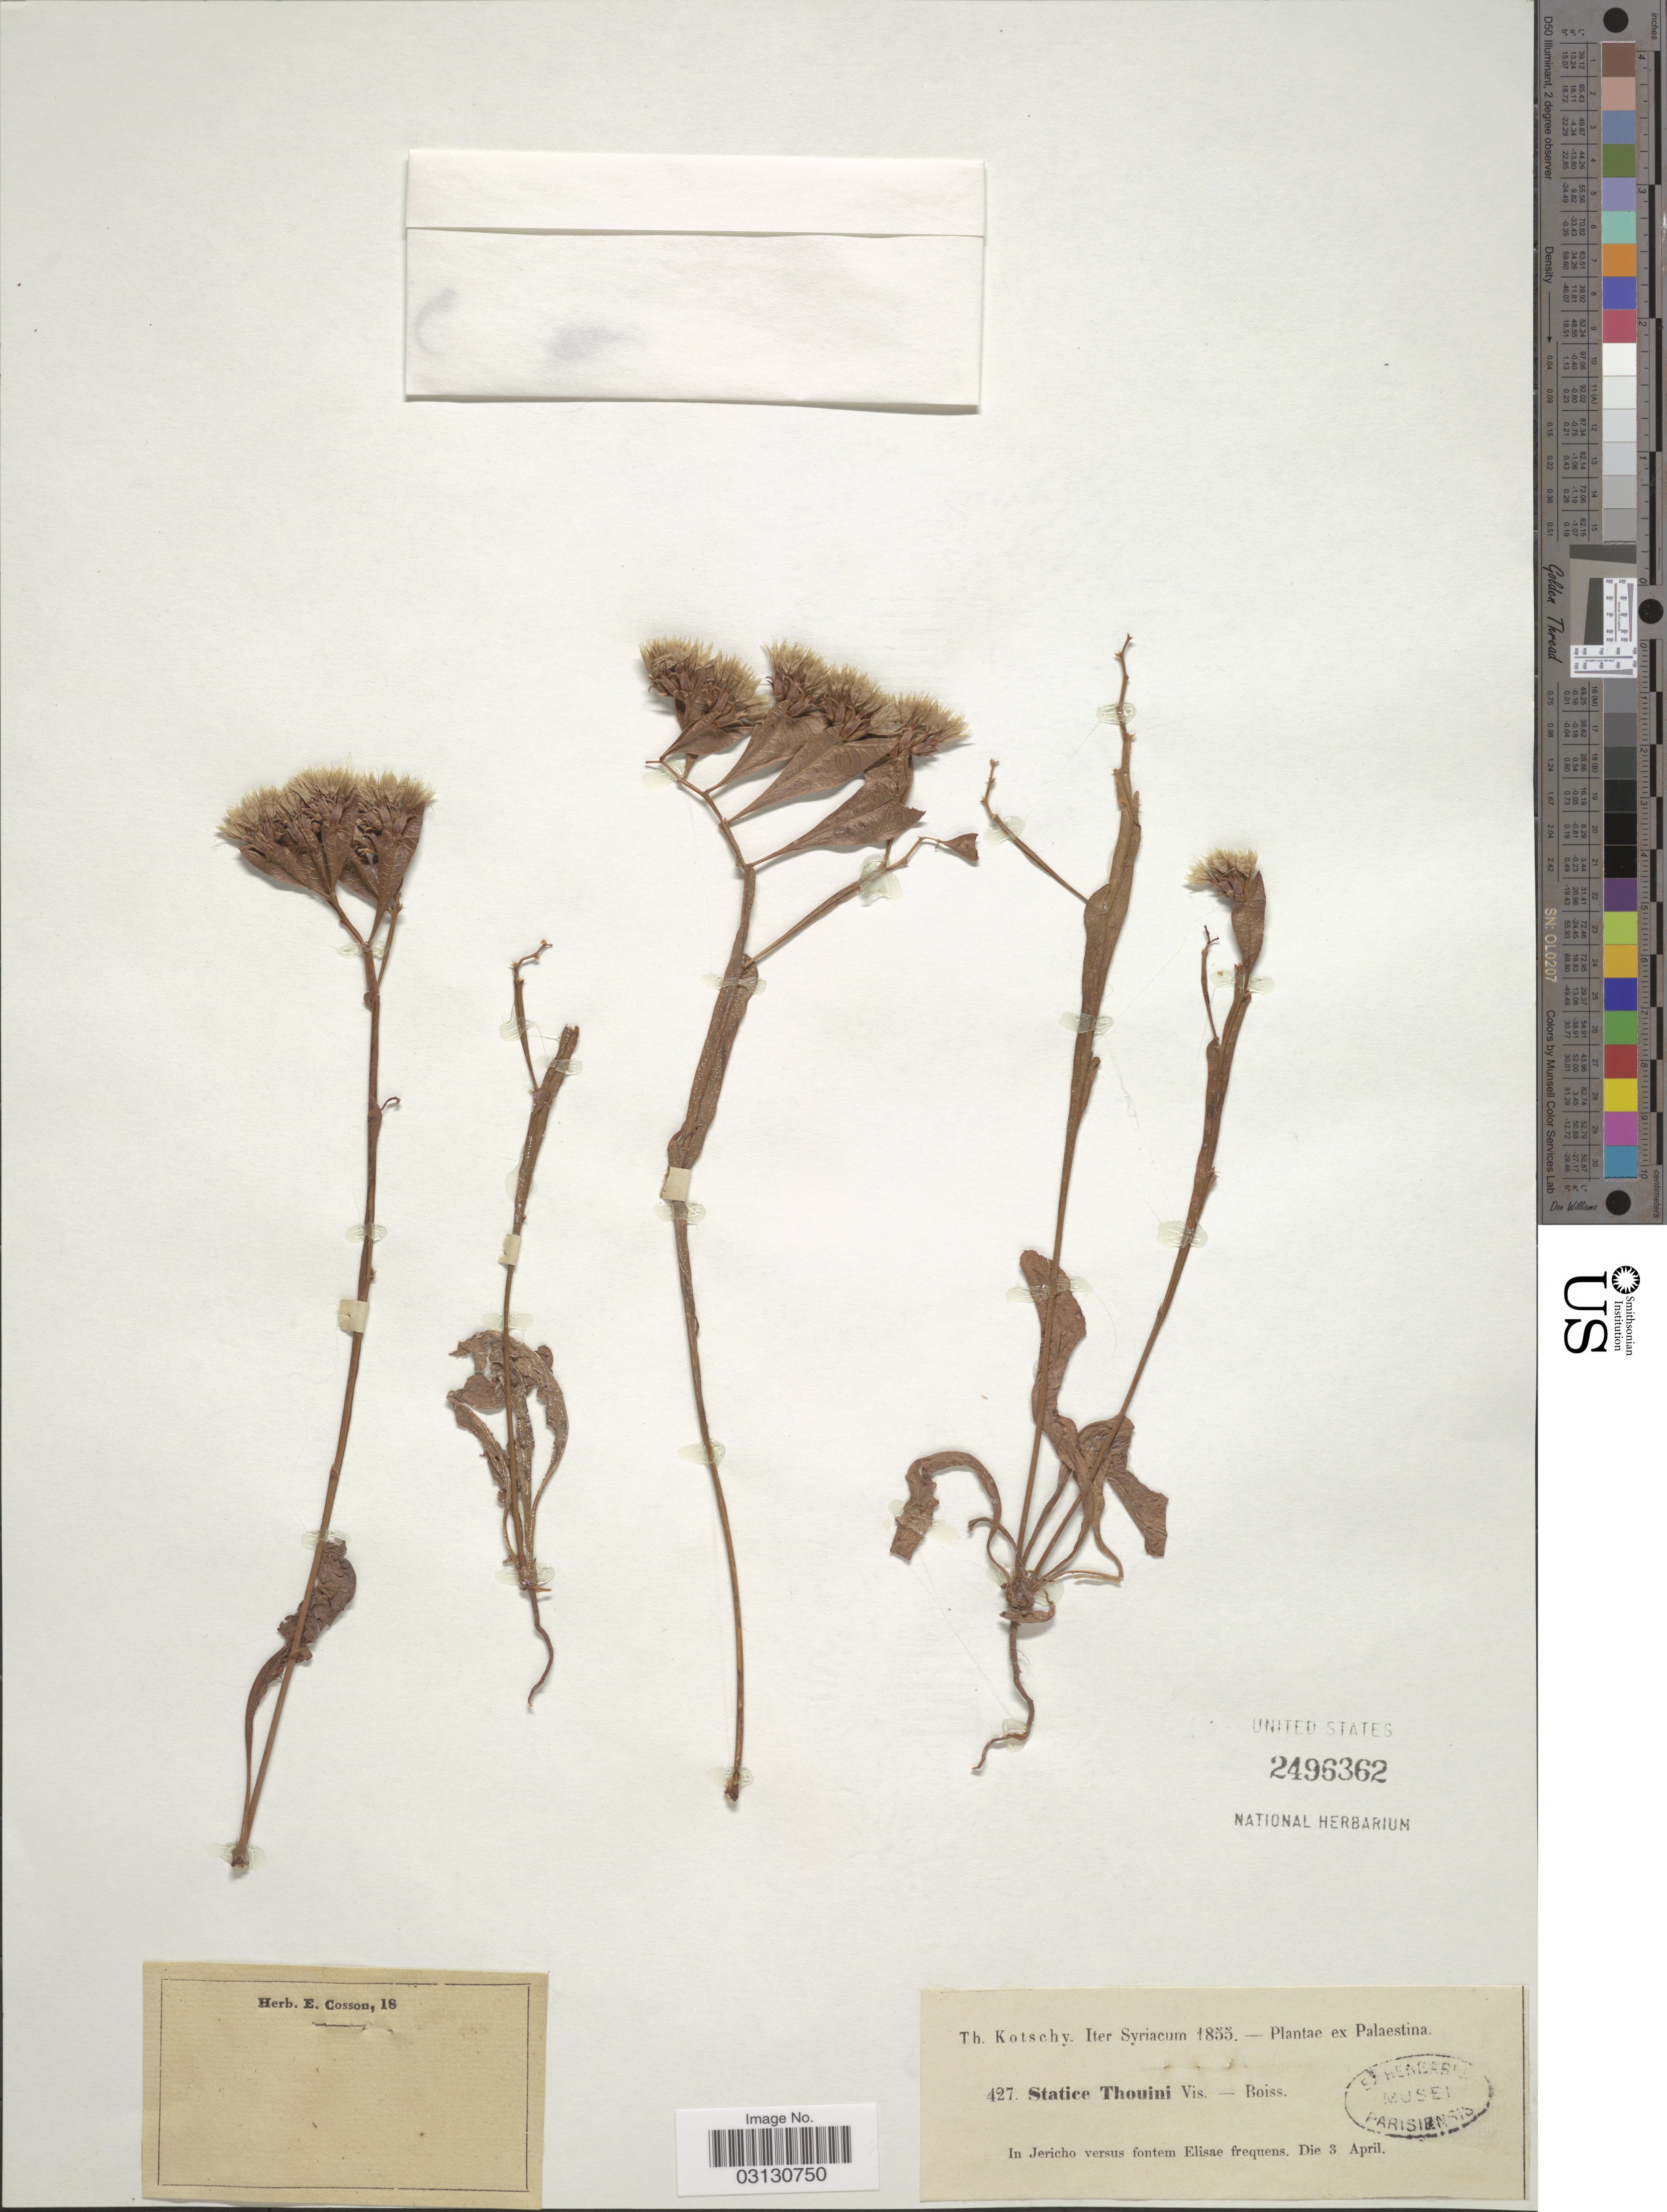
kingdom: Plantae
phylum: Tracheophyta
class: Magnoliopsida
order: Caryophyllales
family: Plumbaginaceae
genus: Limonium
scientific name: Limonium thouinii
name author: Kuntze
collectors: K. G. Kotschy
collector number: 427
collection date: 1855-04-03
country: Israel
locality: Iter Syriacum, Palaestina. In Jericho versus fontem Elisae frequens.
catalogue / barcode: US 2496362